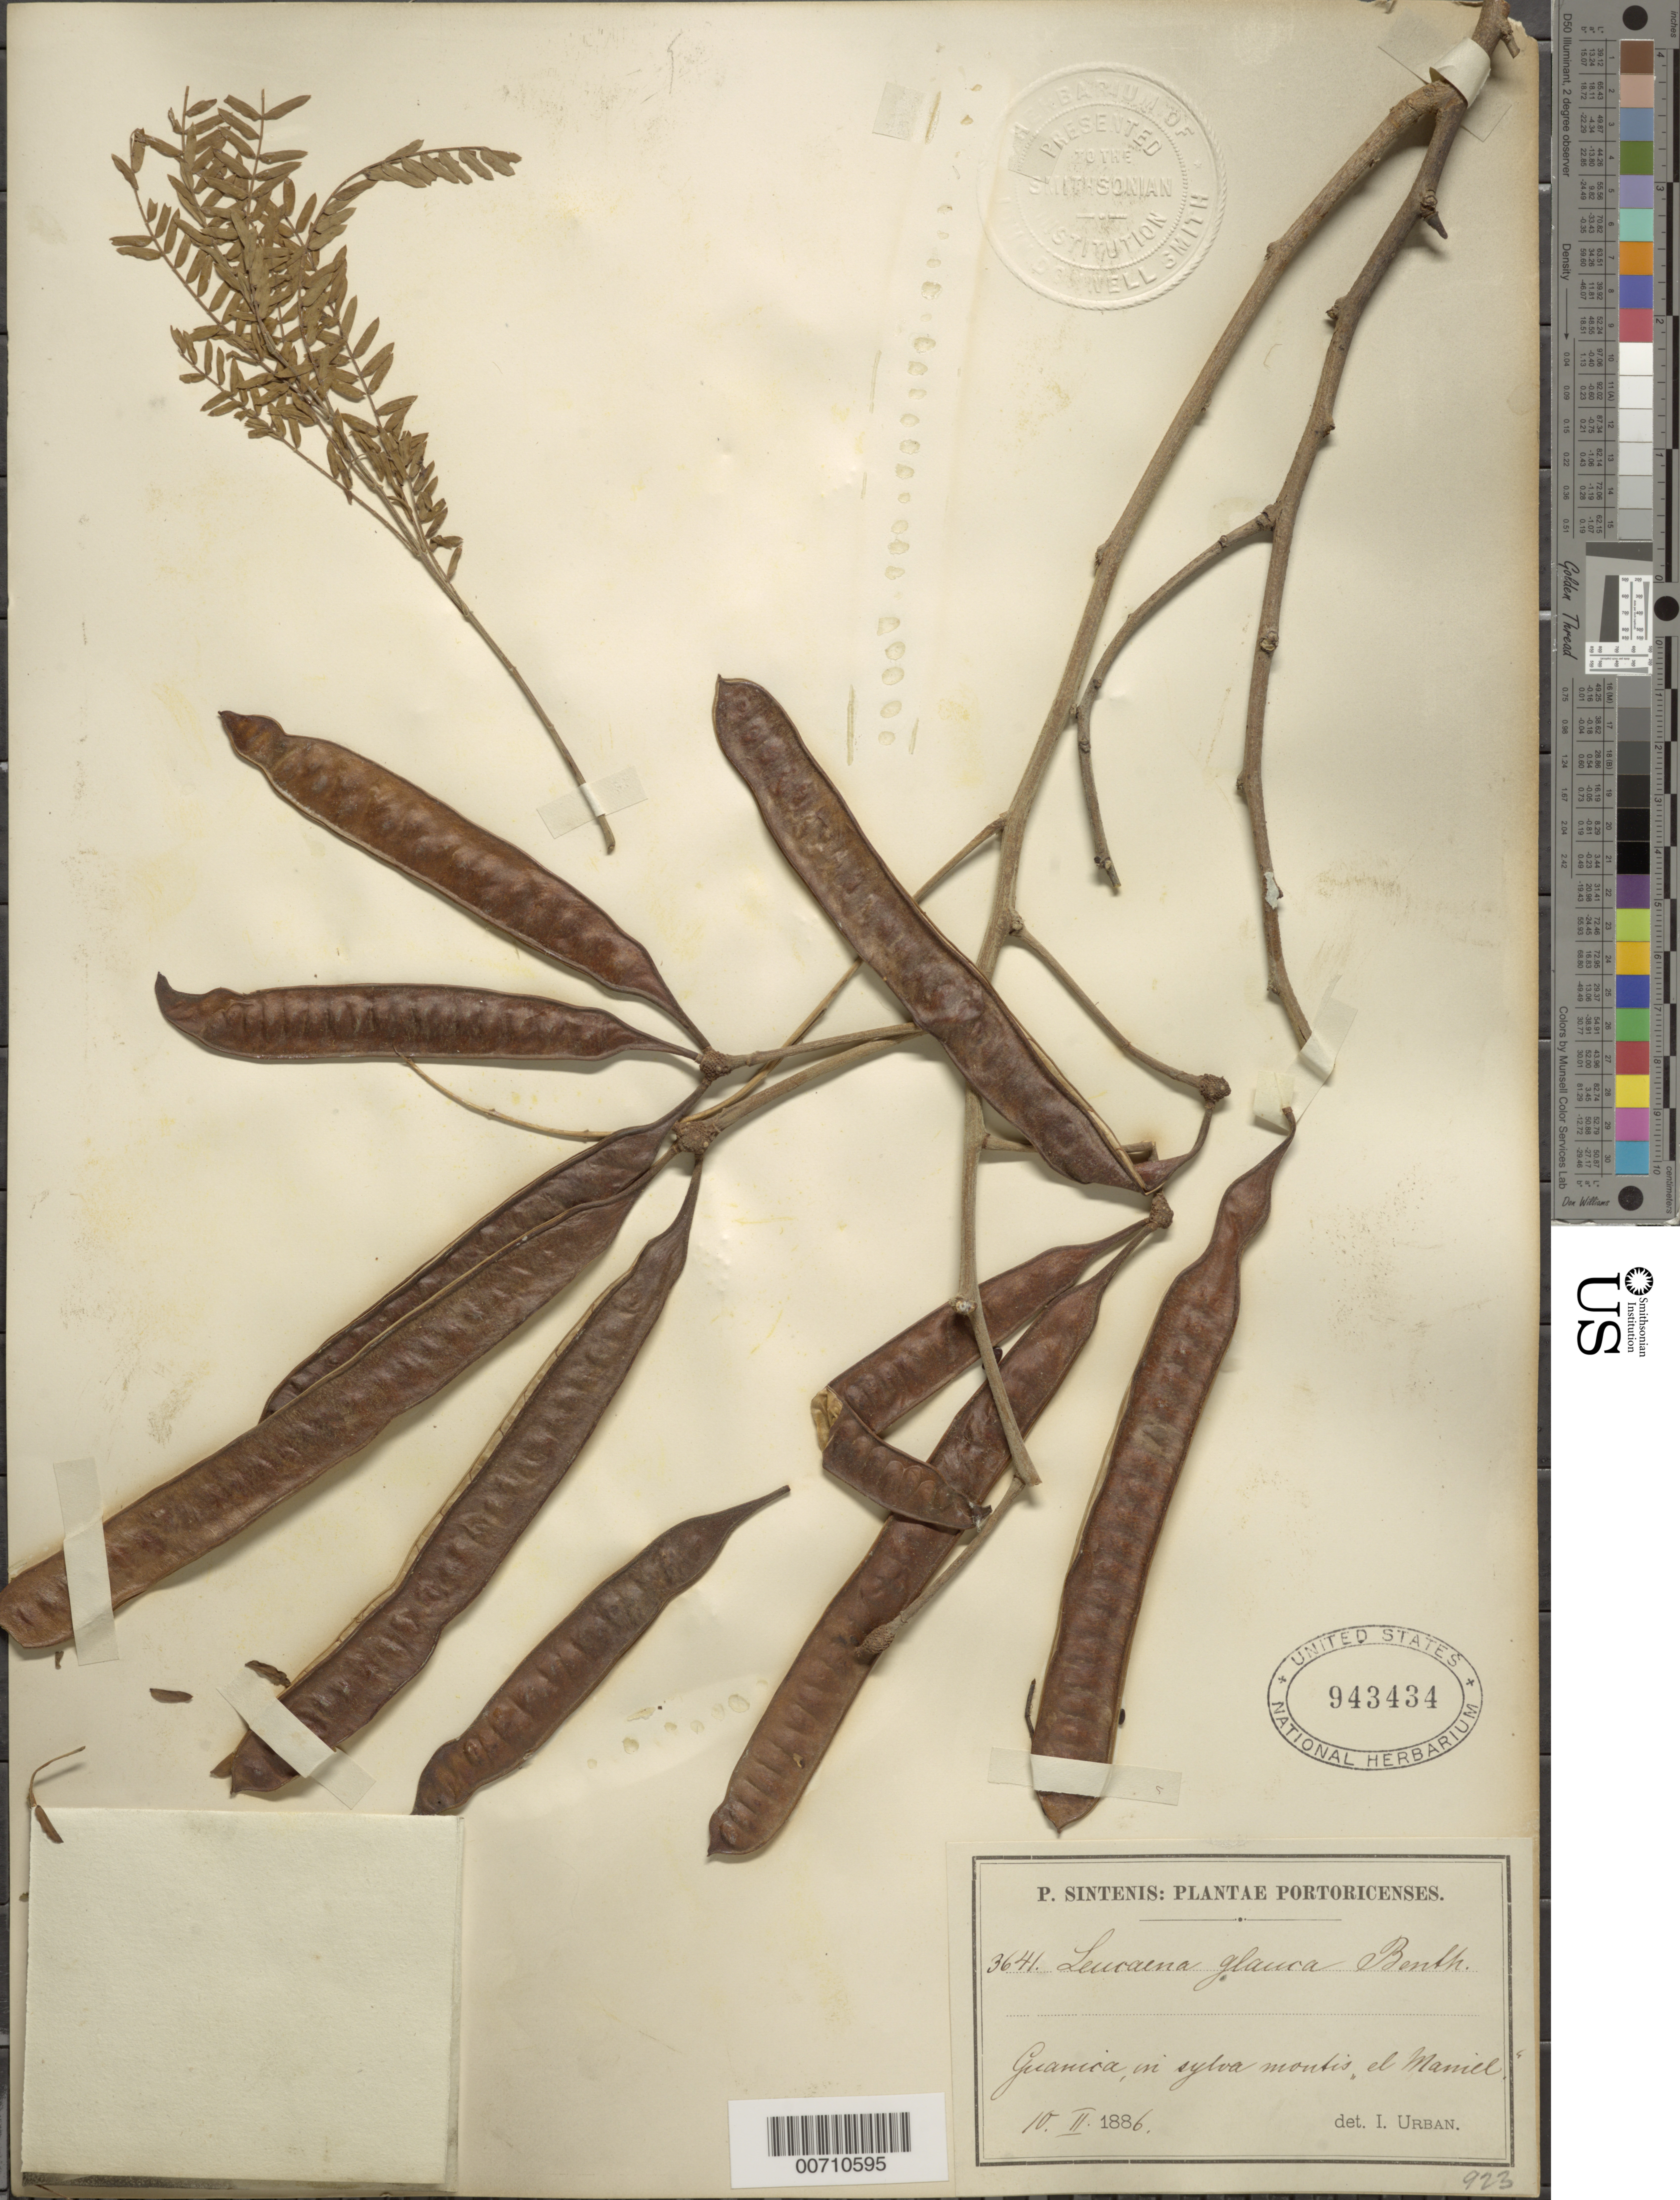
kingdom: Plantae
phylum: Tracheophyta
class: Magnoliopsida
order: Fabales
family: Fabaceae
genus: Leucaena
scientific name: Leucaena leucocephala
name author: (Lam.) de Wit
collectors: P. Sintenis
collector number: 3641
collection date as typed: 10 Feb 1886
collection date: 1886-02-10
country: Puerto Rico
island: Greater Antilles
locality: Guanica, in sylva montis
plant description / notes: Common name: el Maniel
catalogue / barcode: US 943434